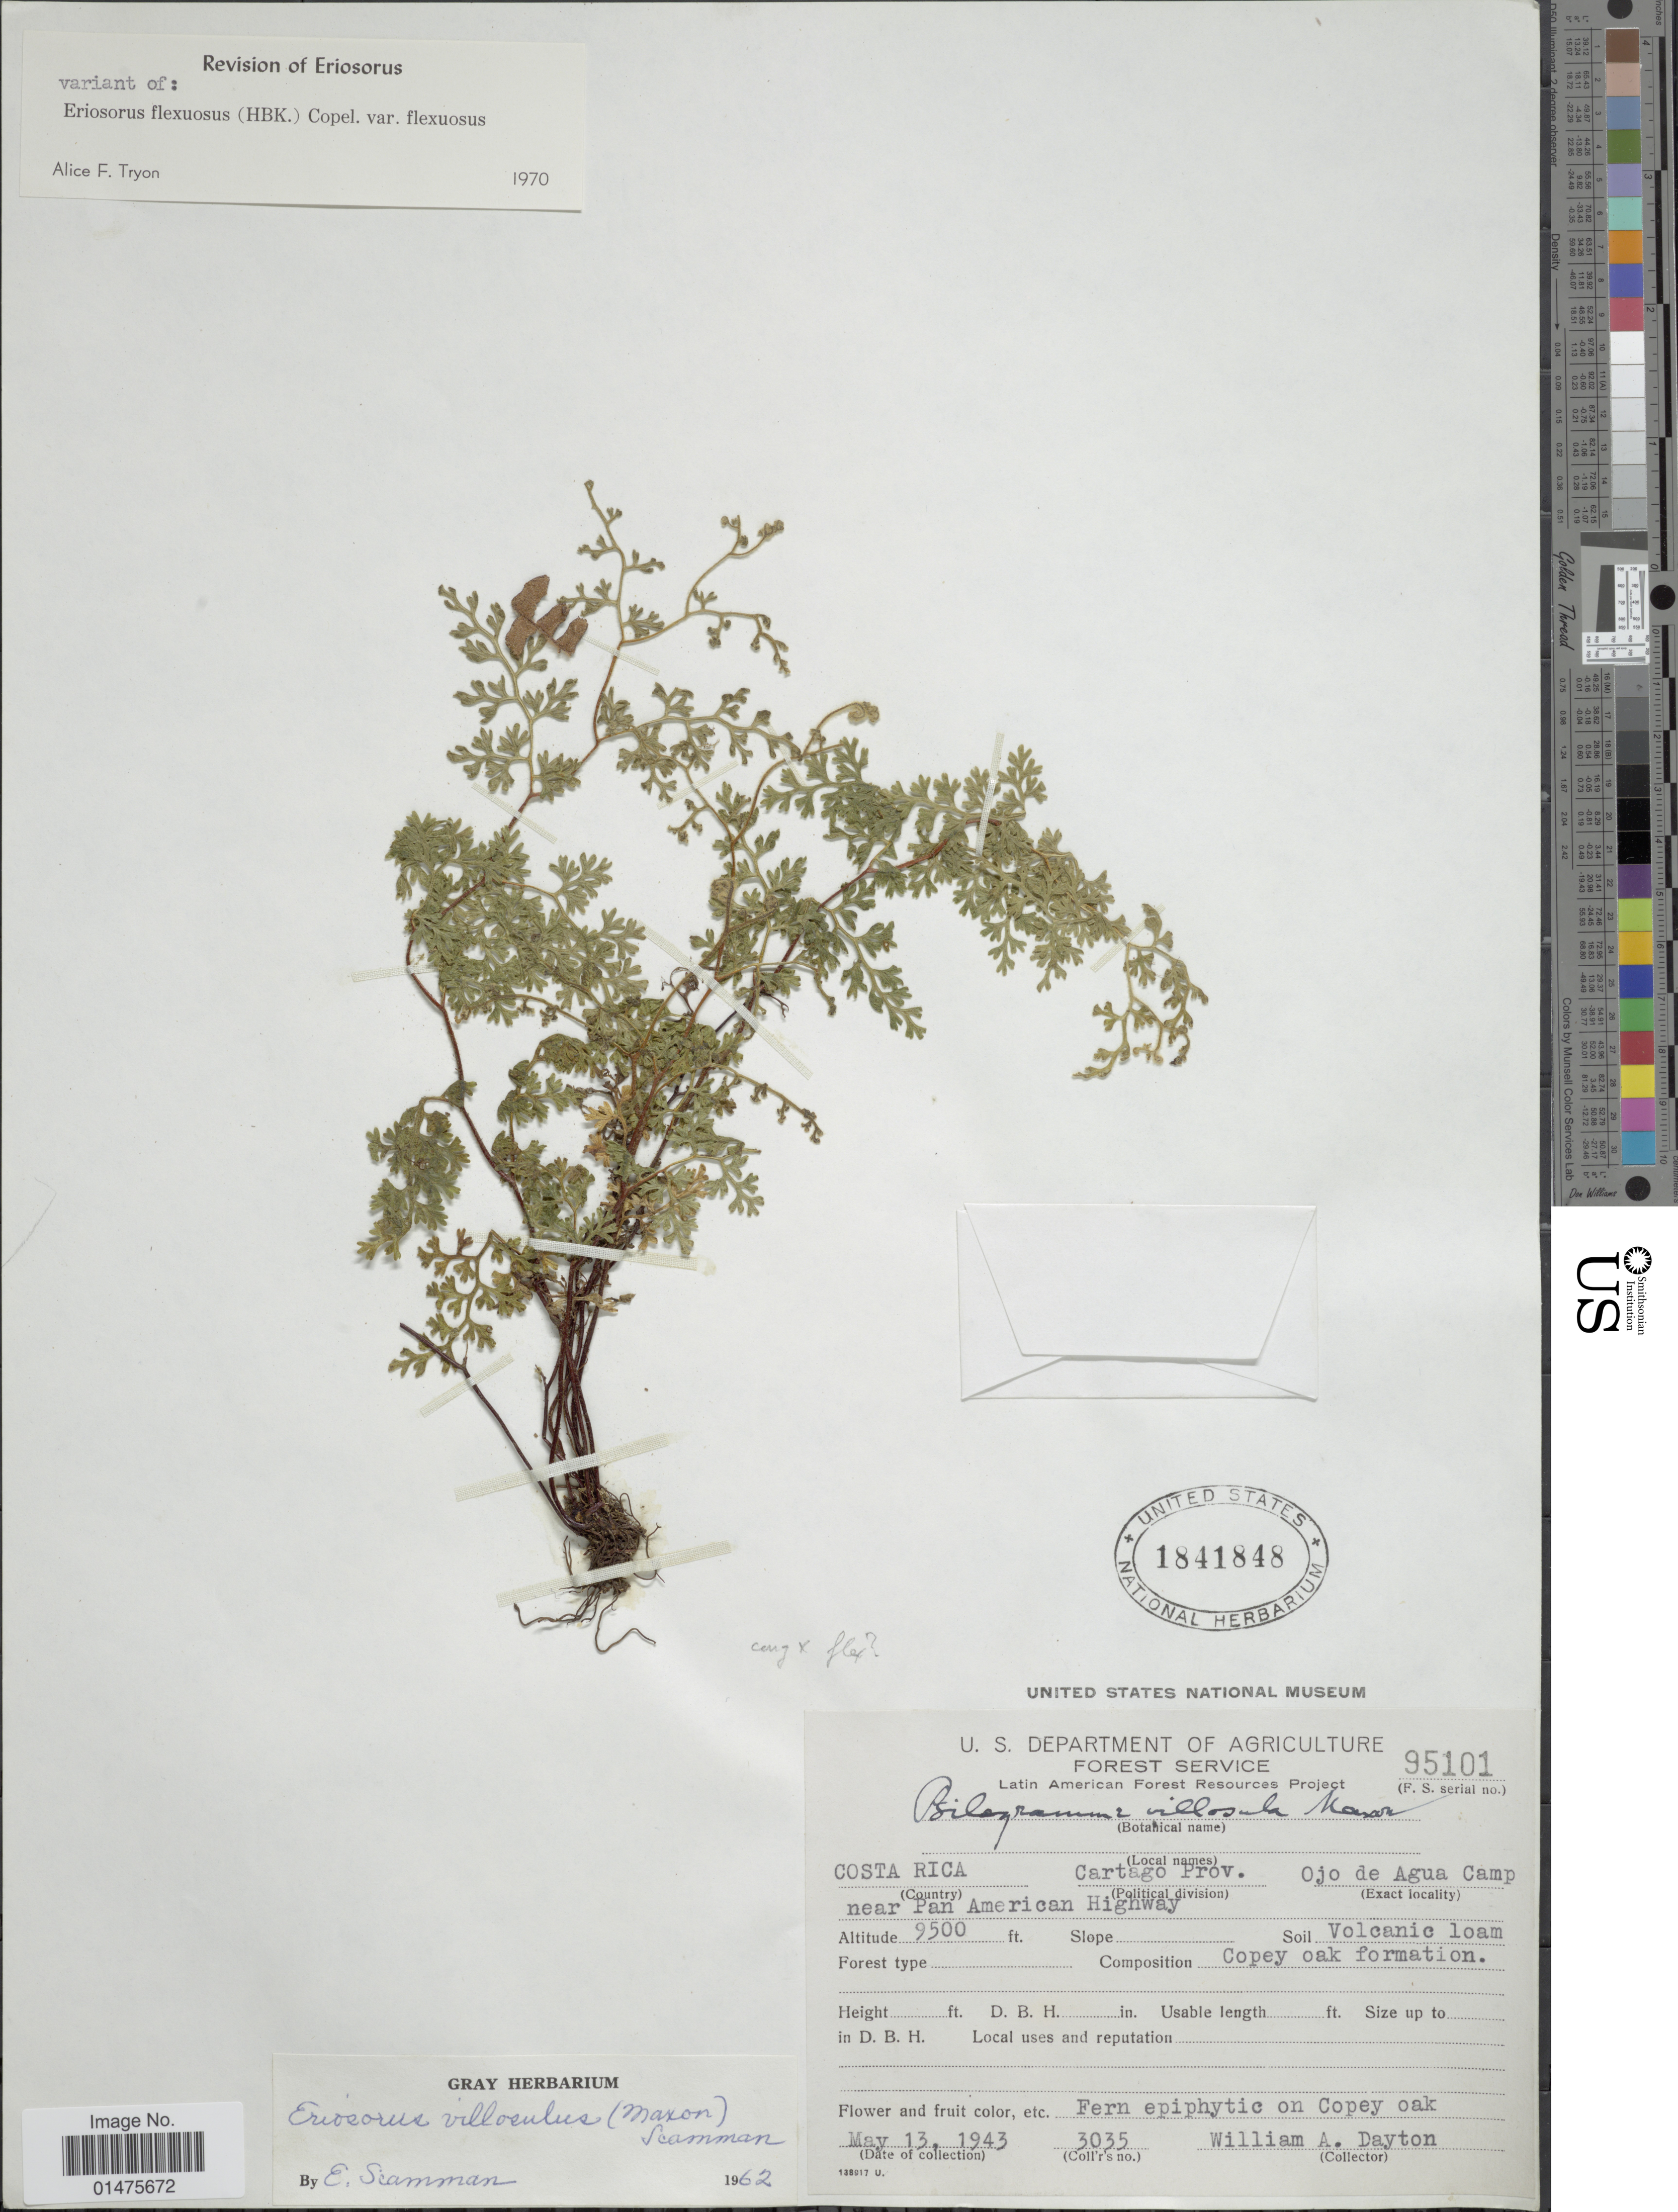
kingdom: Plantae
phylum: Tracheophyta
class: Polypodiopsida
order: Polypodiales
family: Pteridaceae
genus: Jamesonia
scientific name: Jamesonia villosula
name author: (Maxon)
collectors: W. Dayton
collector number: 3035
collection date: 1943-05-13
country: Costa Rica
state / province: Cartago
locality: Ojo de Agua Camp near Pan American Highway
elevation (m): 2896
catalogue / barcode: US 1841848